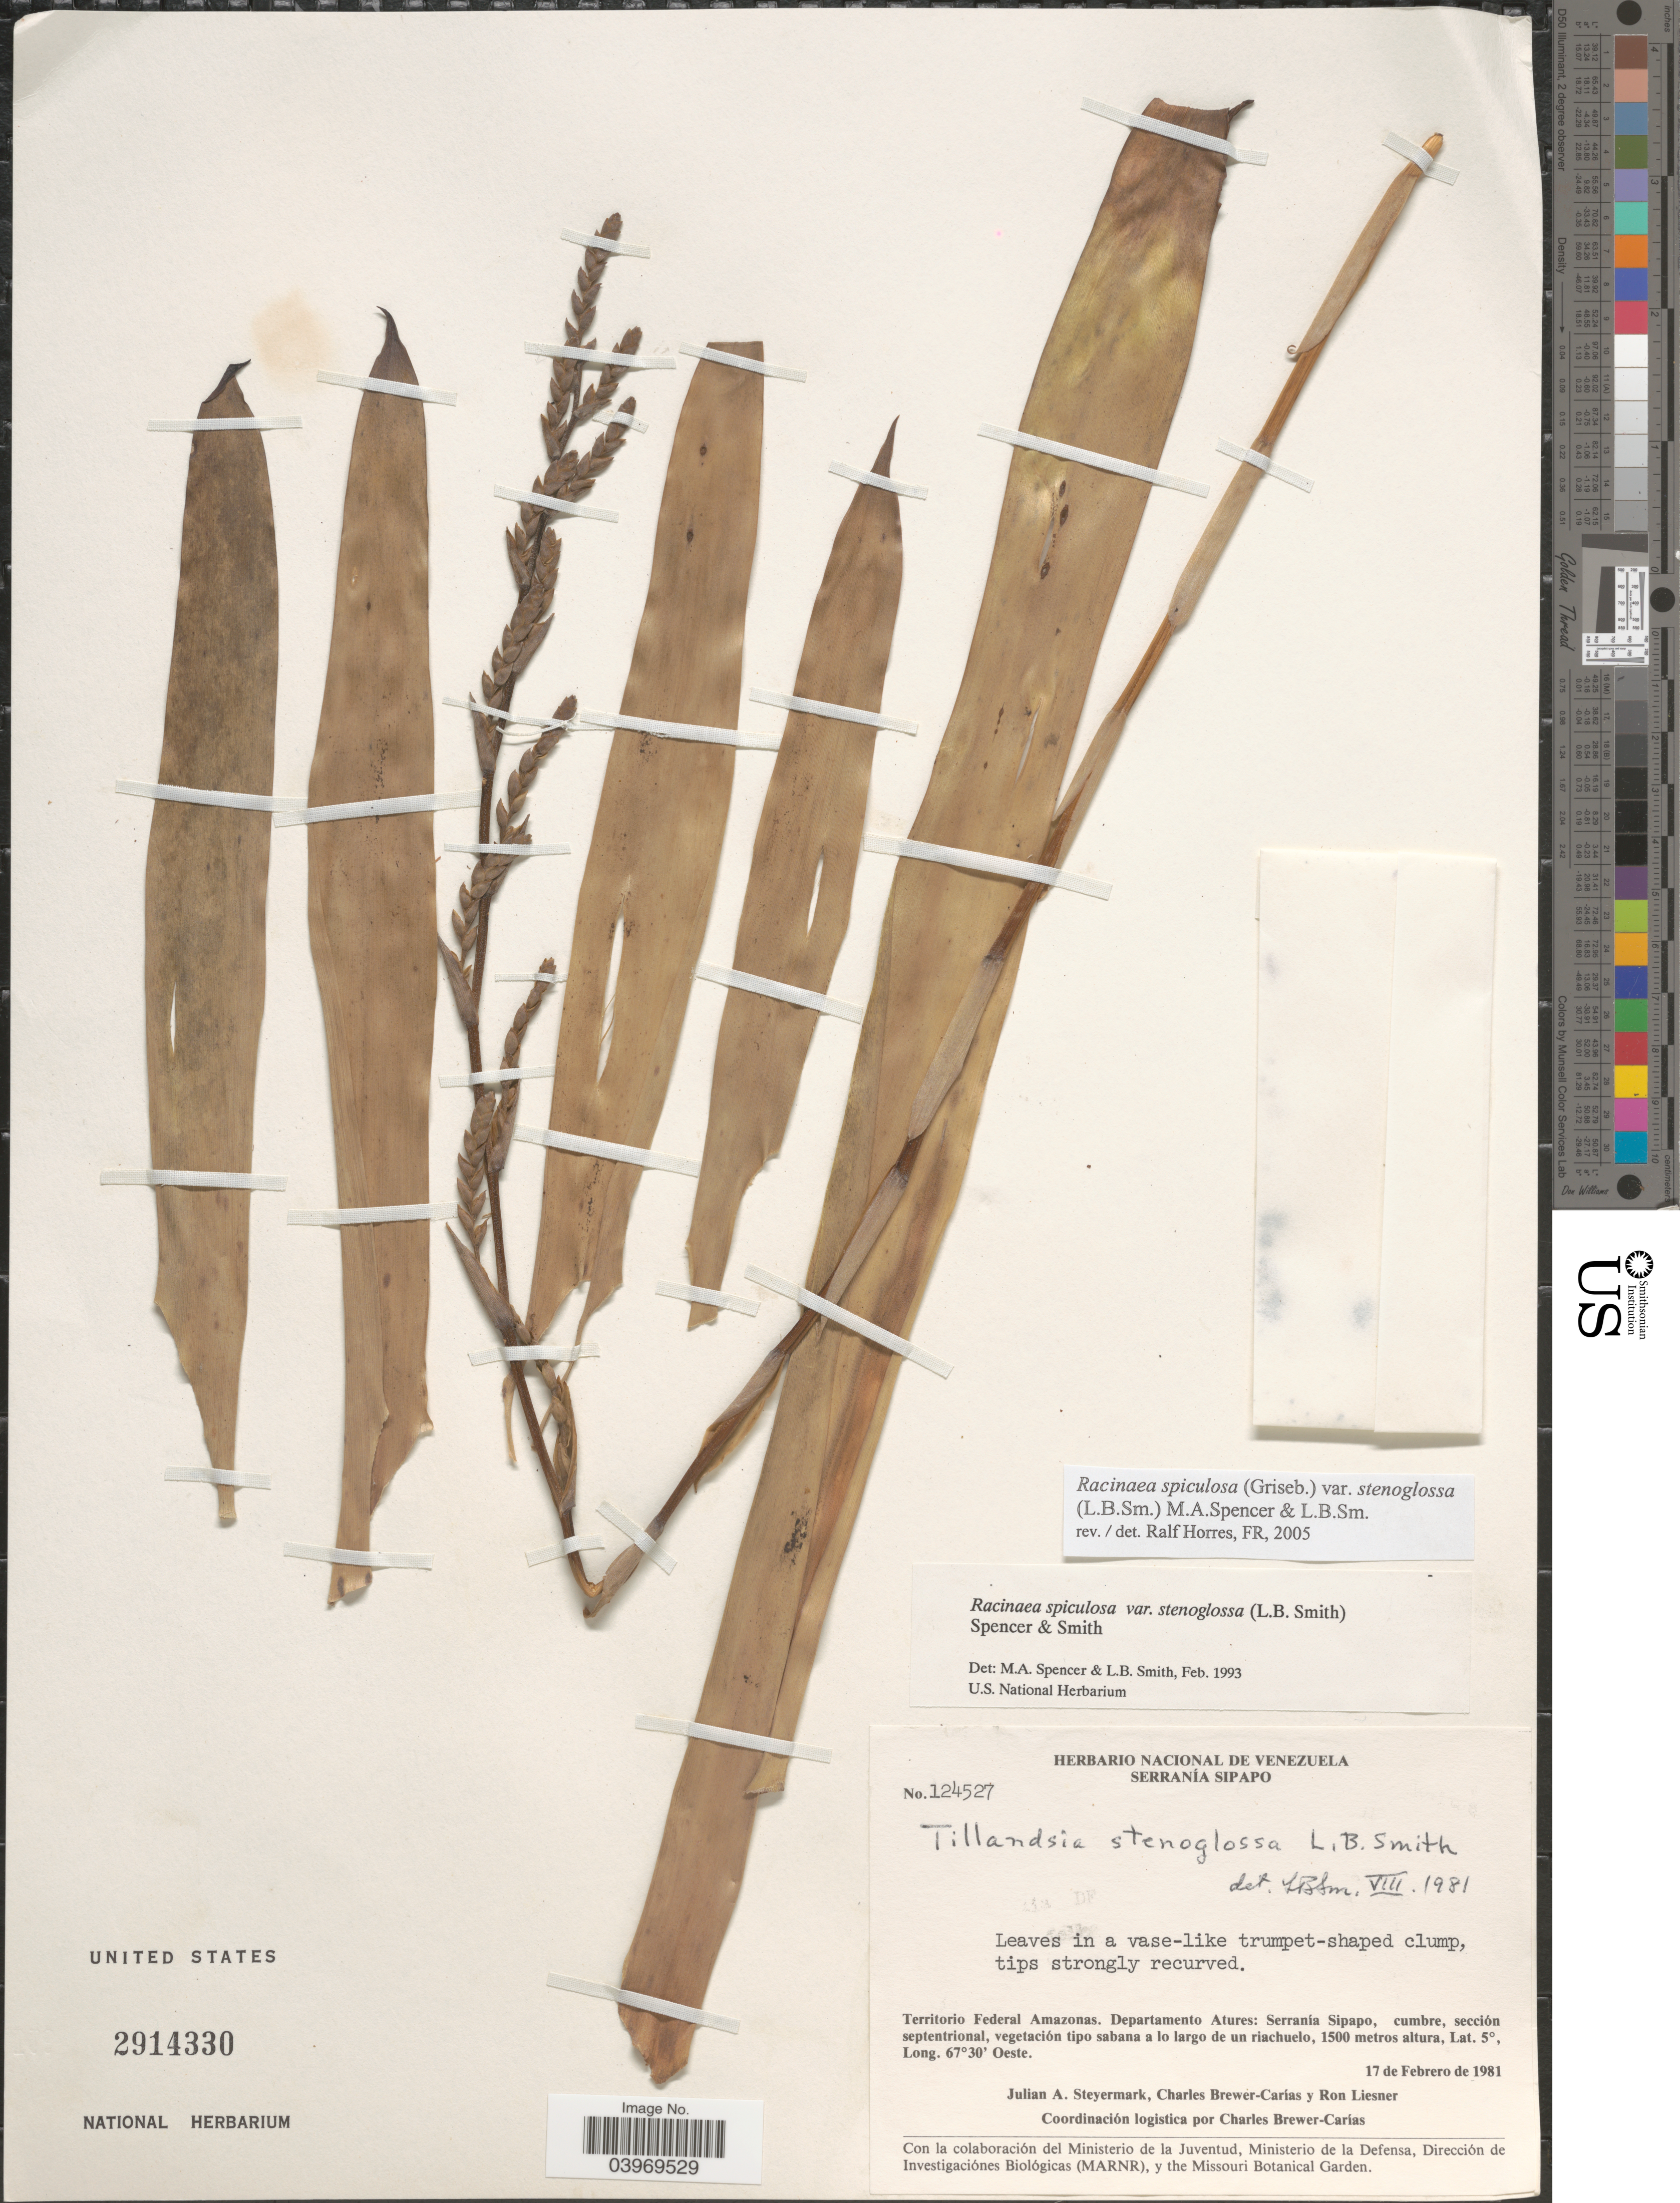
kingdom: Plantae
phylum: Tracheophyta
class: Liliopsida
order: Poales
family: Bromeliaceae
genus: Racinaea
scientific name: Racinaea spiculosa var. stenoglossa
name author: (L.B. Sm.) M.A. Spencer & L.B. Sm.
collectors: J. Steyermark, C. Brewer-Carias, R. L. Liesner & C. Brewer-Carias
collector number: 124527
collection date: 1981-02-17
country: Venezuela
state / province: Amazonas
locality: Territorio Federal Amazonas. Departamento Atures: Serranía Sipapo, cumbre, sección septentrional.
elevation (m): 1500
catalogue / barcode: US 2914330